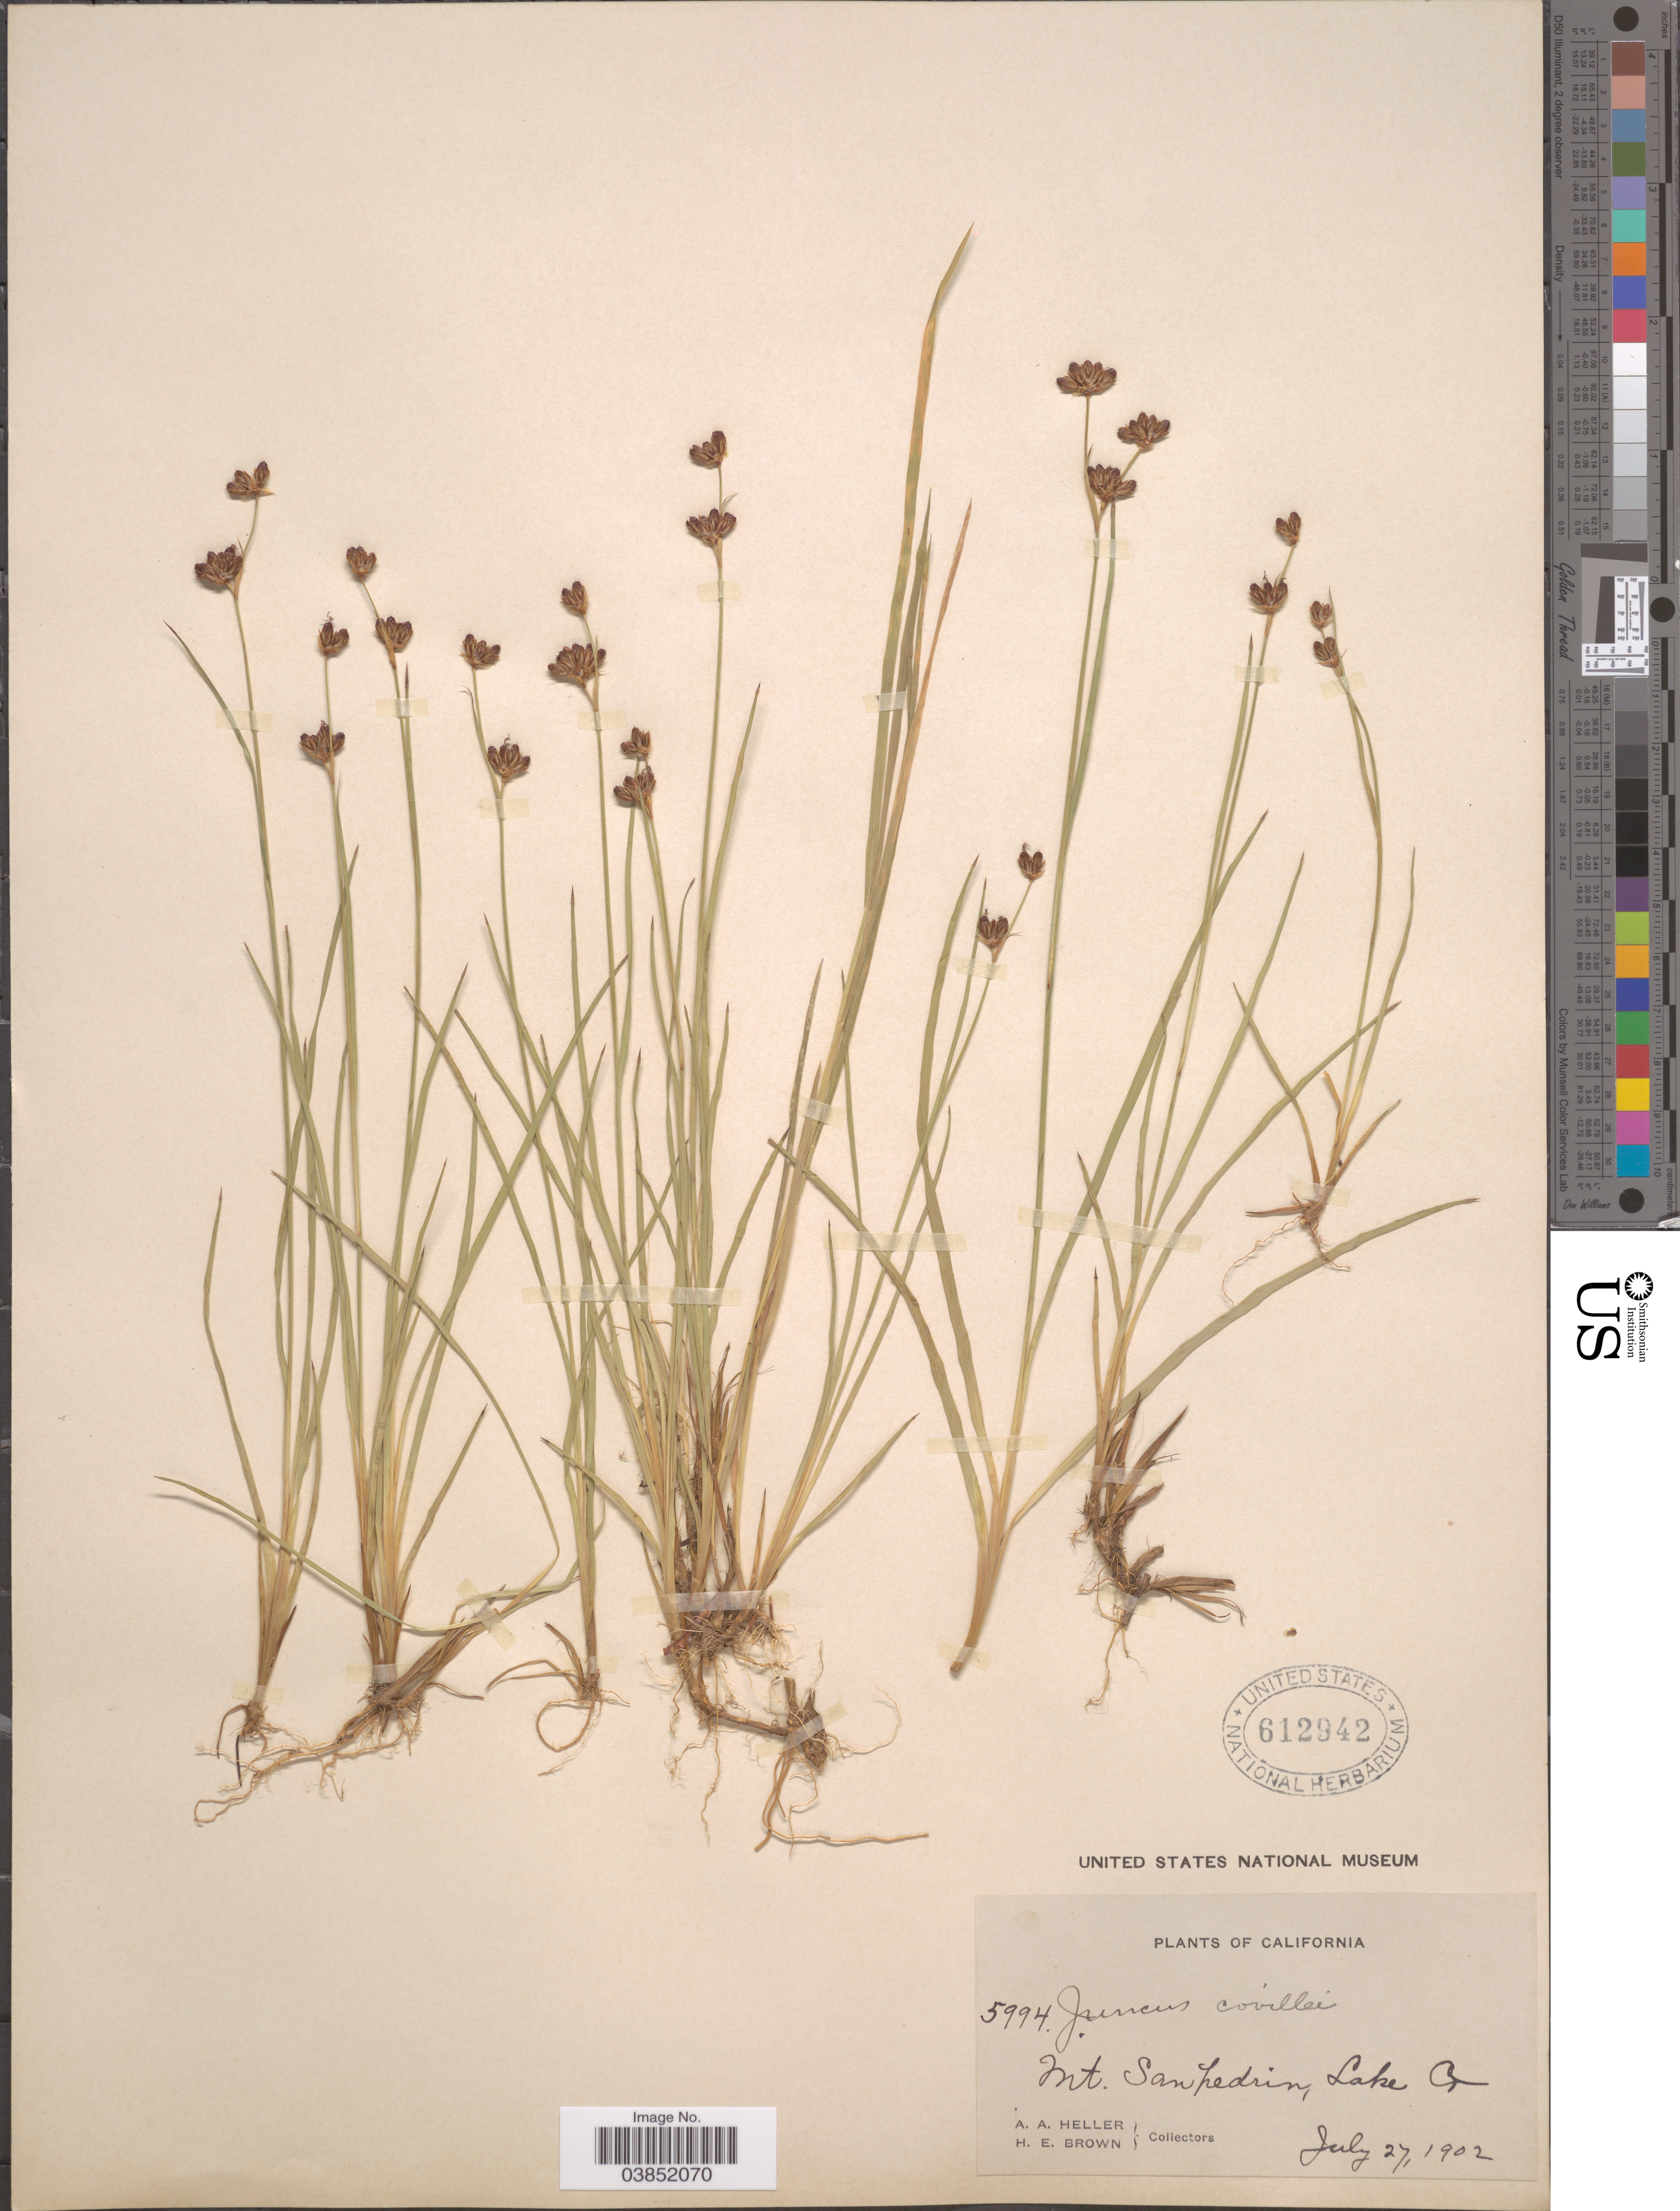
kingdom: Plantae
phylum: Tracheophyta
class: Liliopsida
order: Poales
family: Juncaceae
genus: Juncus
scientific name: Juncus covillei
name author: Piper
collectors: A. A. Heller & H. E. Brown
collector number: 5994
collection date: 1902-07-27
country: United States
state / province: California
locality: Mt. Sanhedrin, Lake Cr.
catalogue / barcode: US 612942